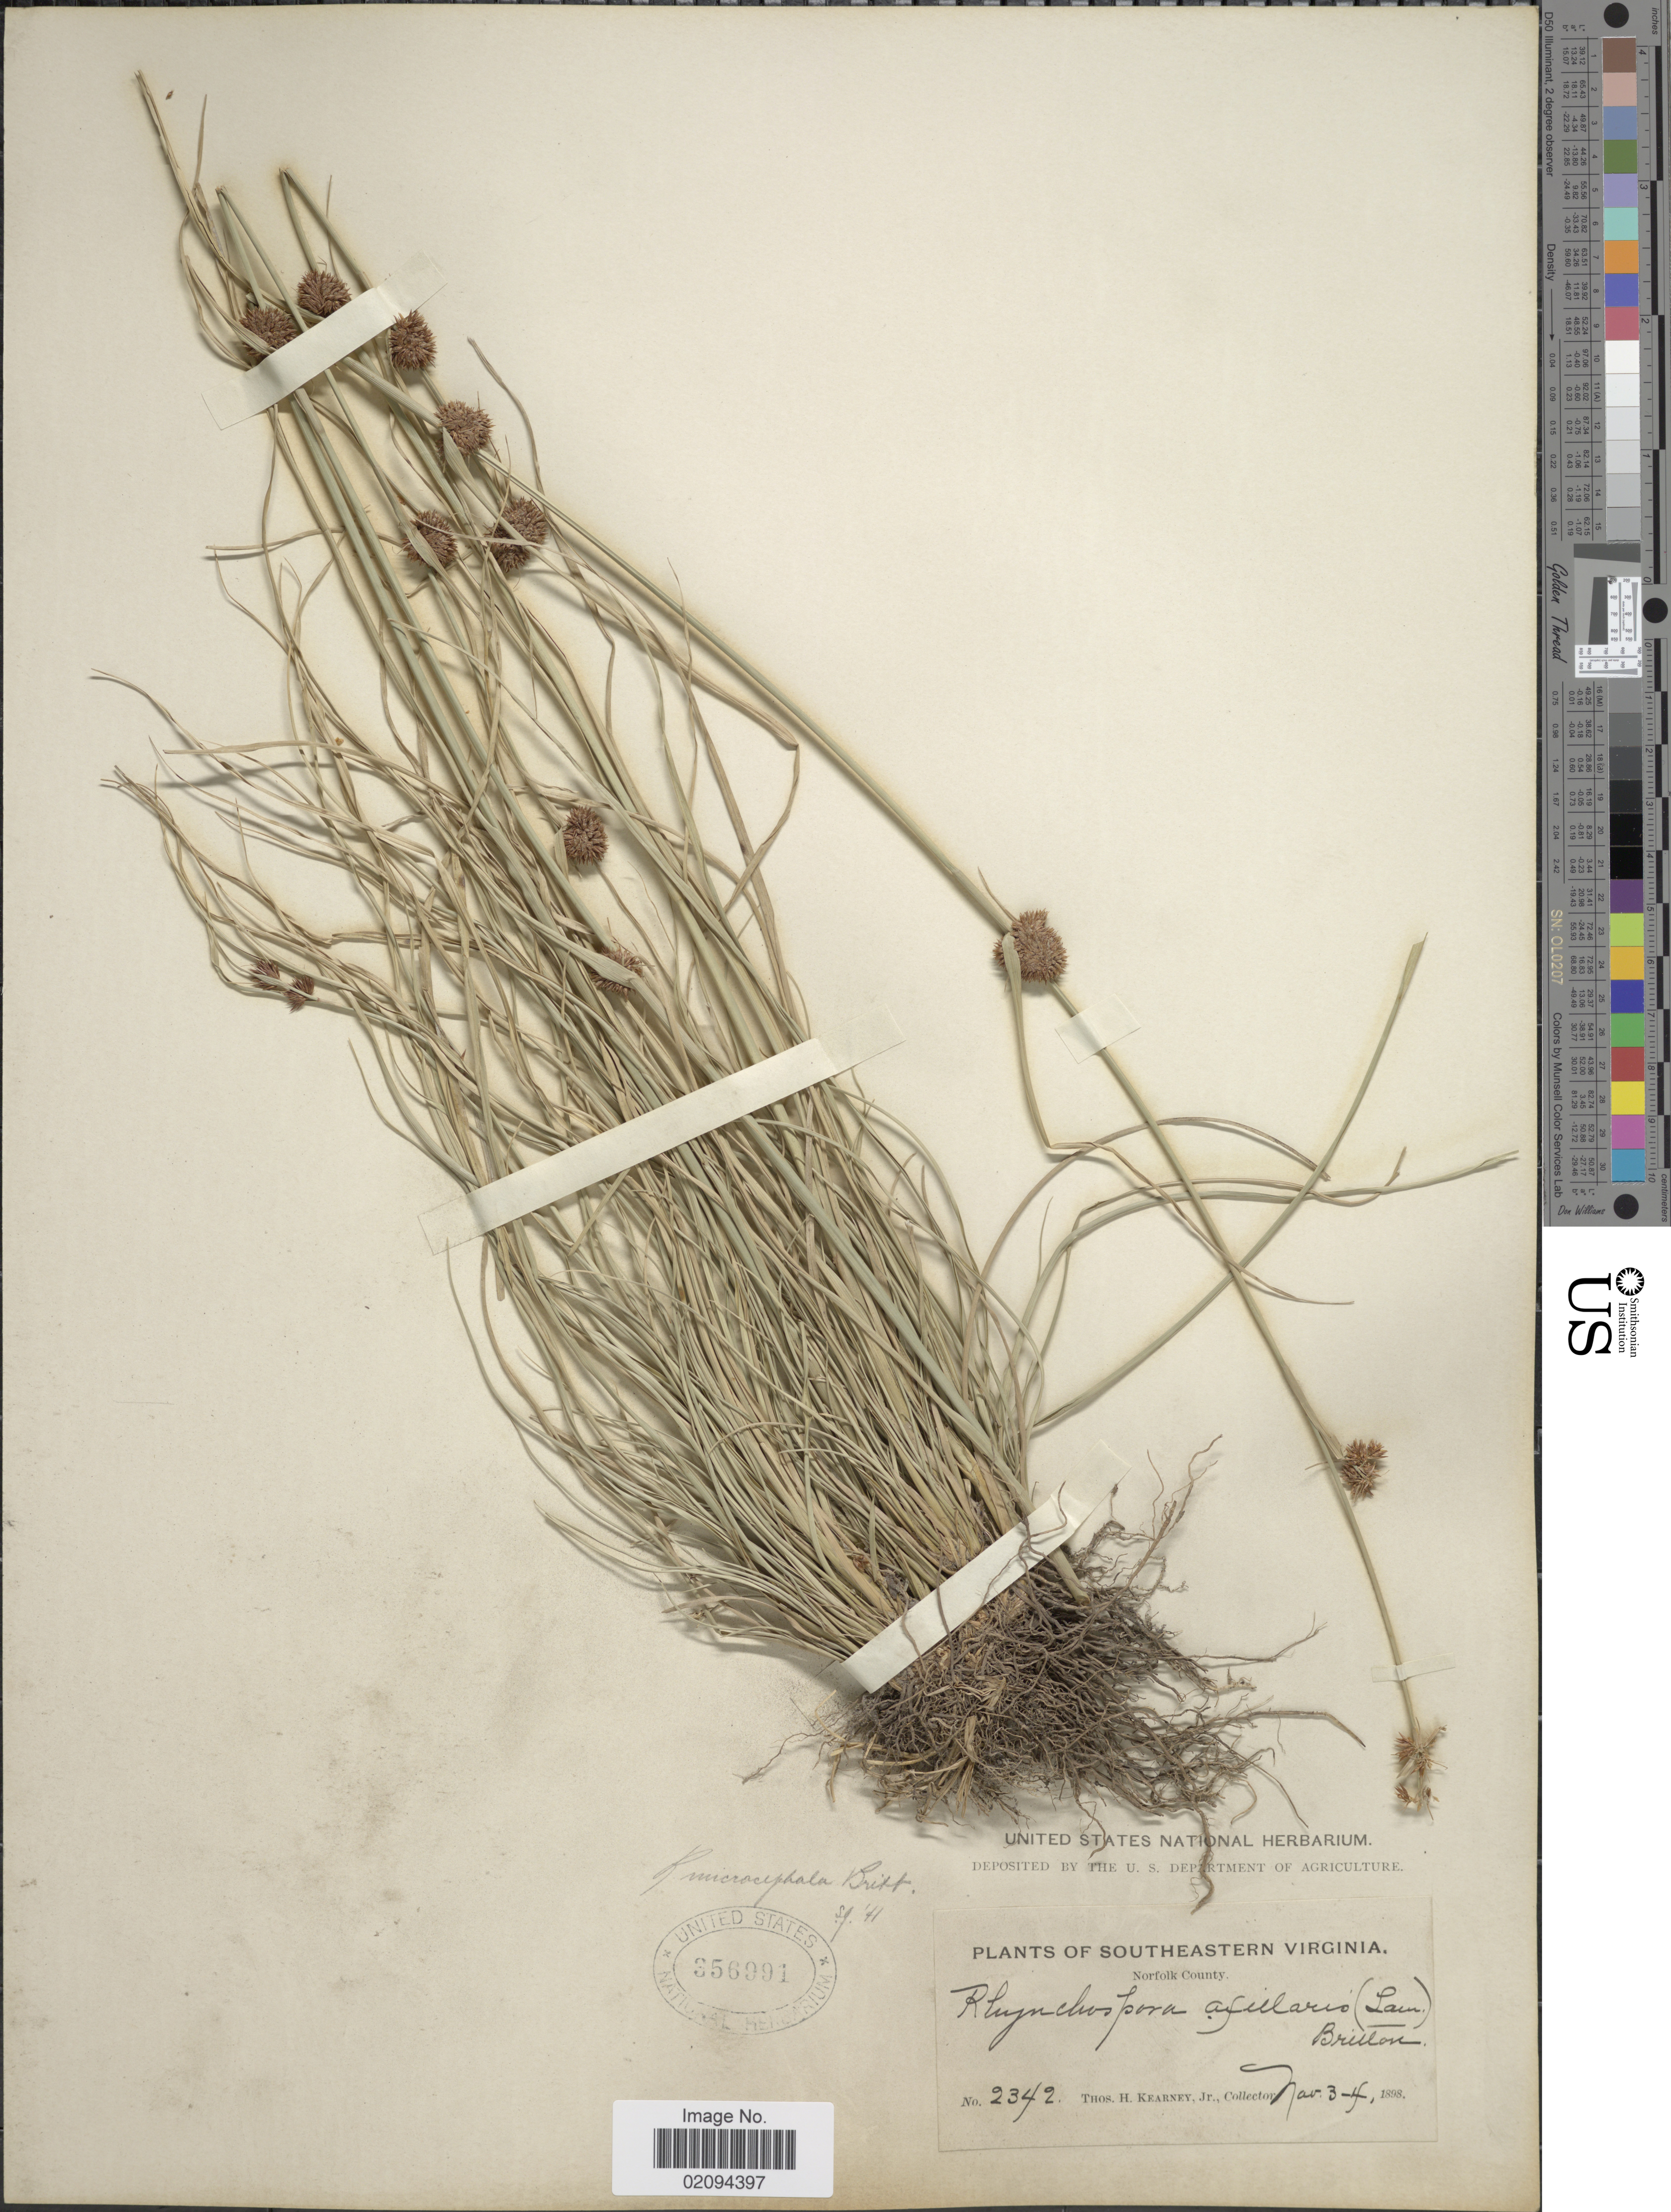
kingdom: Plantae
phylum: Tracheophyta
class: Liliopsida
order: Poales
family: Cyperaceae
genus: Rhynchospora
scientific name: Rhynchospora microcephala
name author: (Britton) Britton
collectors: T. H. Kearney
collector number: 2342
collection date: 1898-11-03/1898-11-04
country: United States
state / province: Virginia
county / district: City of Norfolk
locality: Southeastern Virginia. Norfolk County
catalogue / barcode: US 356991